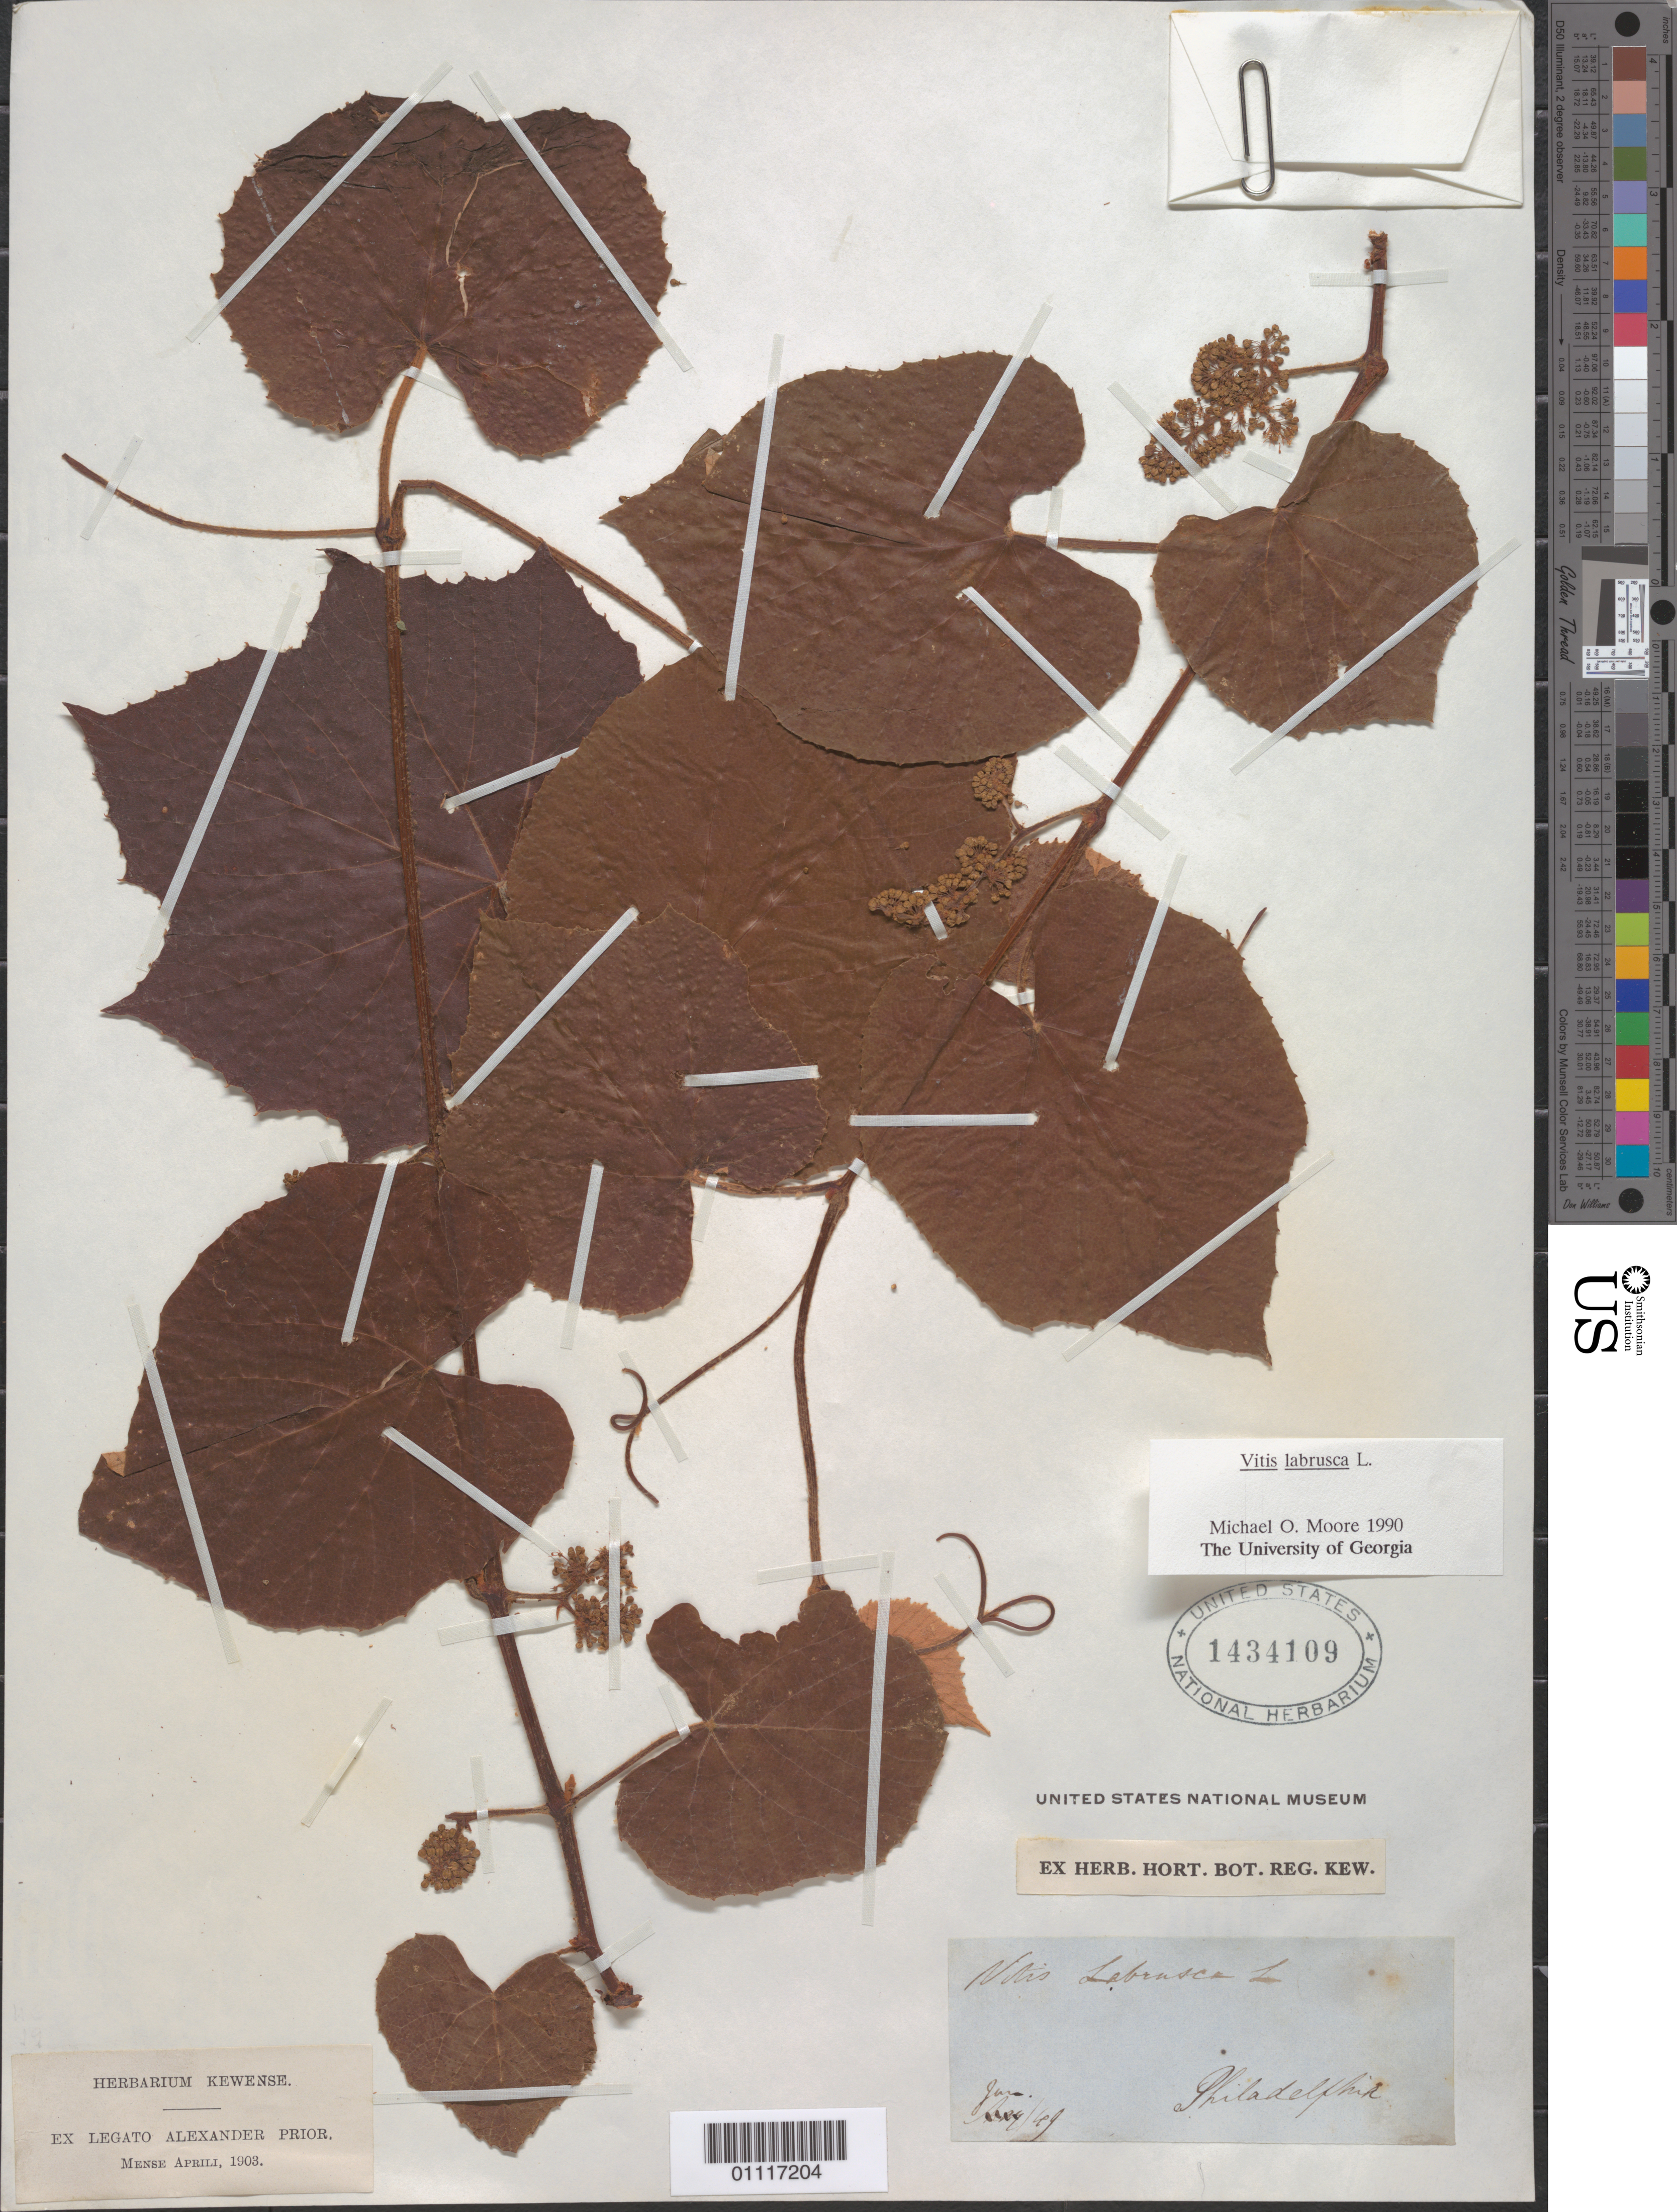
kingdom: Plantae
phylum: Tracheophyta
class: Magnoliopsida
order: Vitales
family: Vitaceae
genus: Vitis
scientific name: Vitis labrusca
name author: L.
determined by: Moore, M. O.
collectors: ex herb. Hort. Reg. Kew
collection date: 1849-01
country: United States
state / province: Pennsylvania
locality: Philadelphia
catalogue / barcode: US 1434109